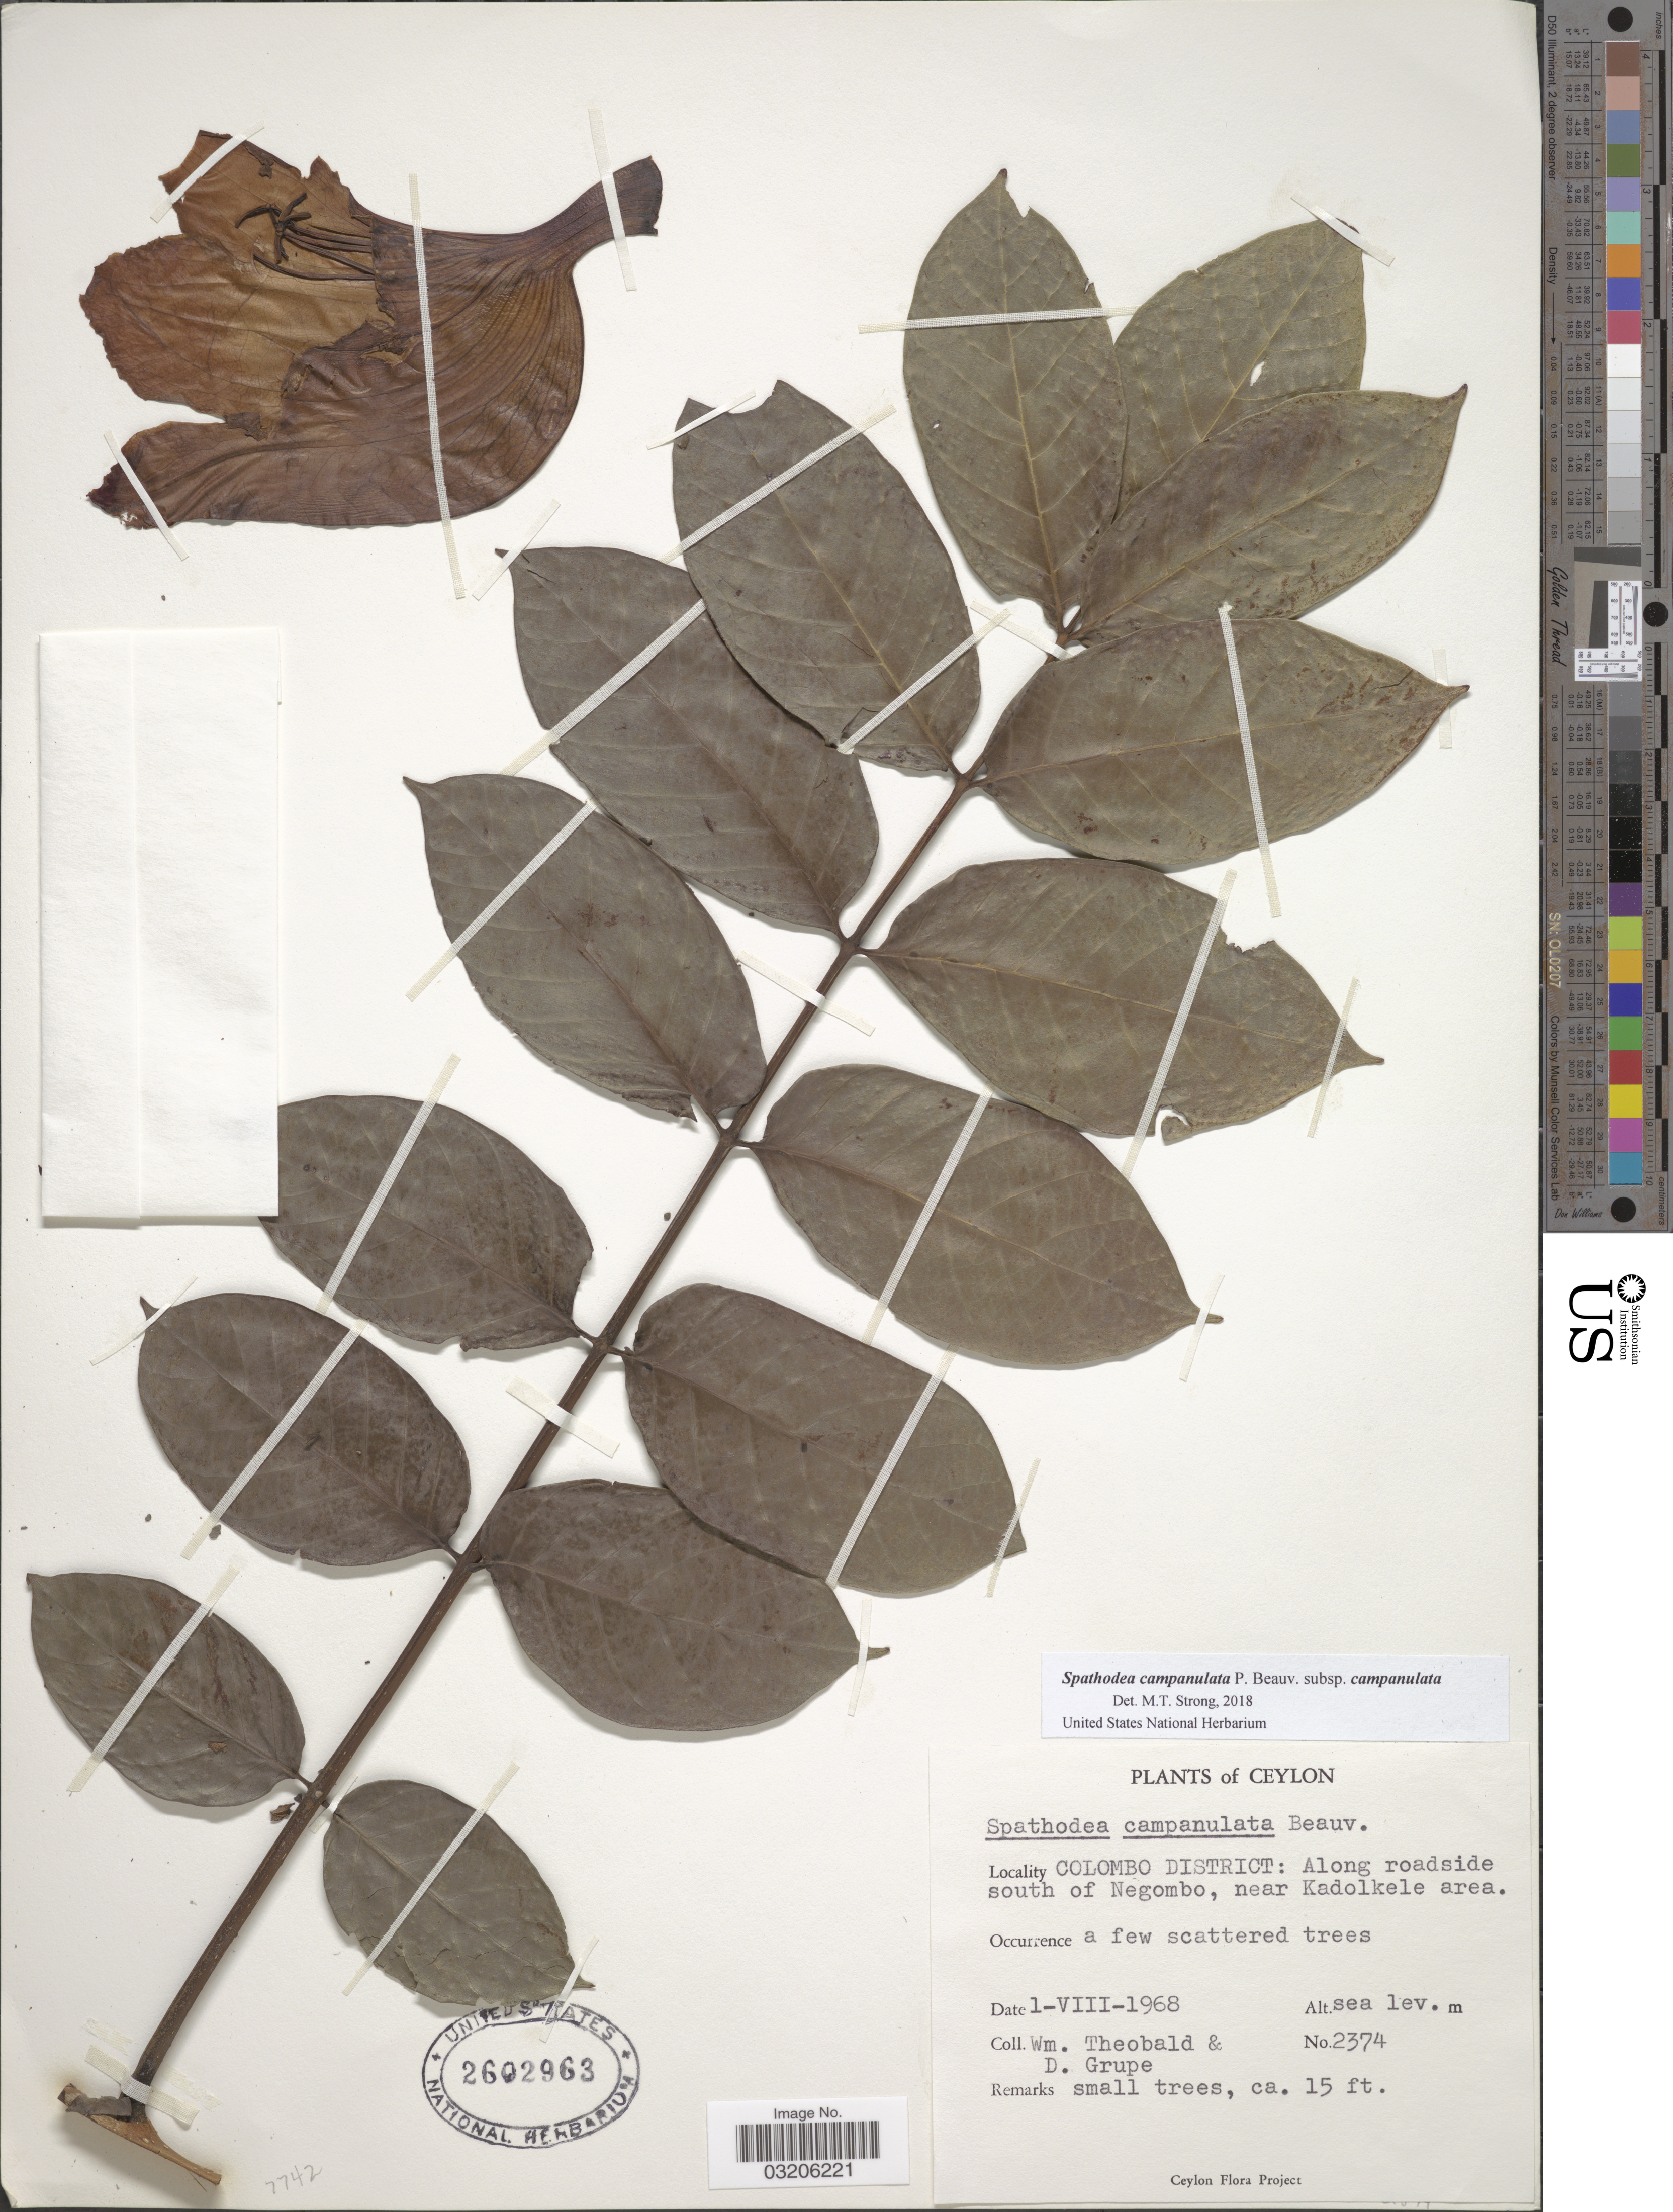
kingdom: Plantae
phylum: Tracheophyta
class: Magnoliopsida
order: Lamiales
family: Bignoniaceae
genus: Spathodea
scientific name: Spathodea campanulata subsp. campanulata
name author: P. Beauv.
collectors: W. Theobald & D. Grupe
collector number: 2374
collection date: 1968-08-01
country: Sri Lanka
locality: Ceylon. COLOMBO DISTRICT: Along roadside south of Negombo, near Kadolkele area.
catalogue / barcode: US 2602963